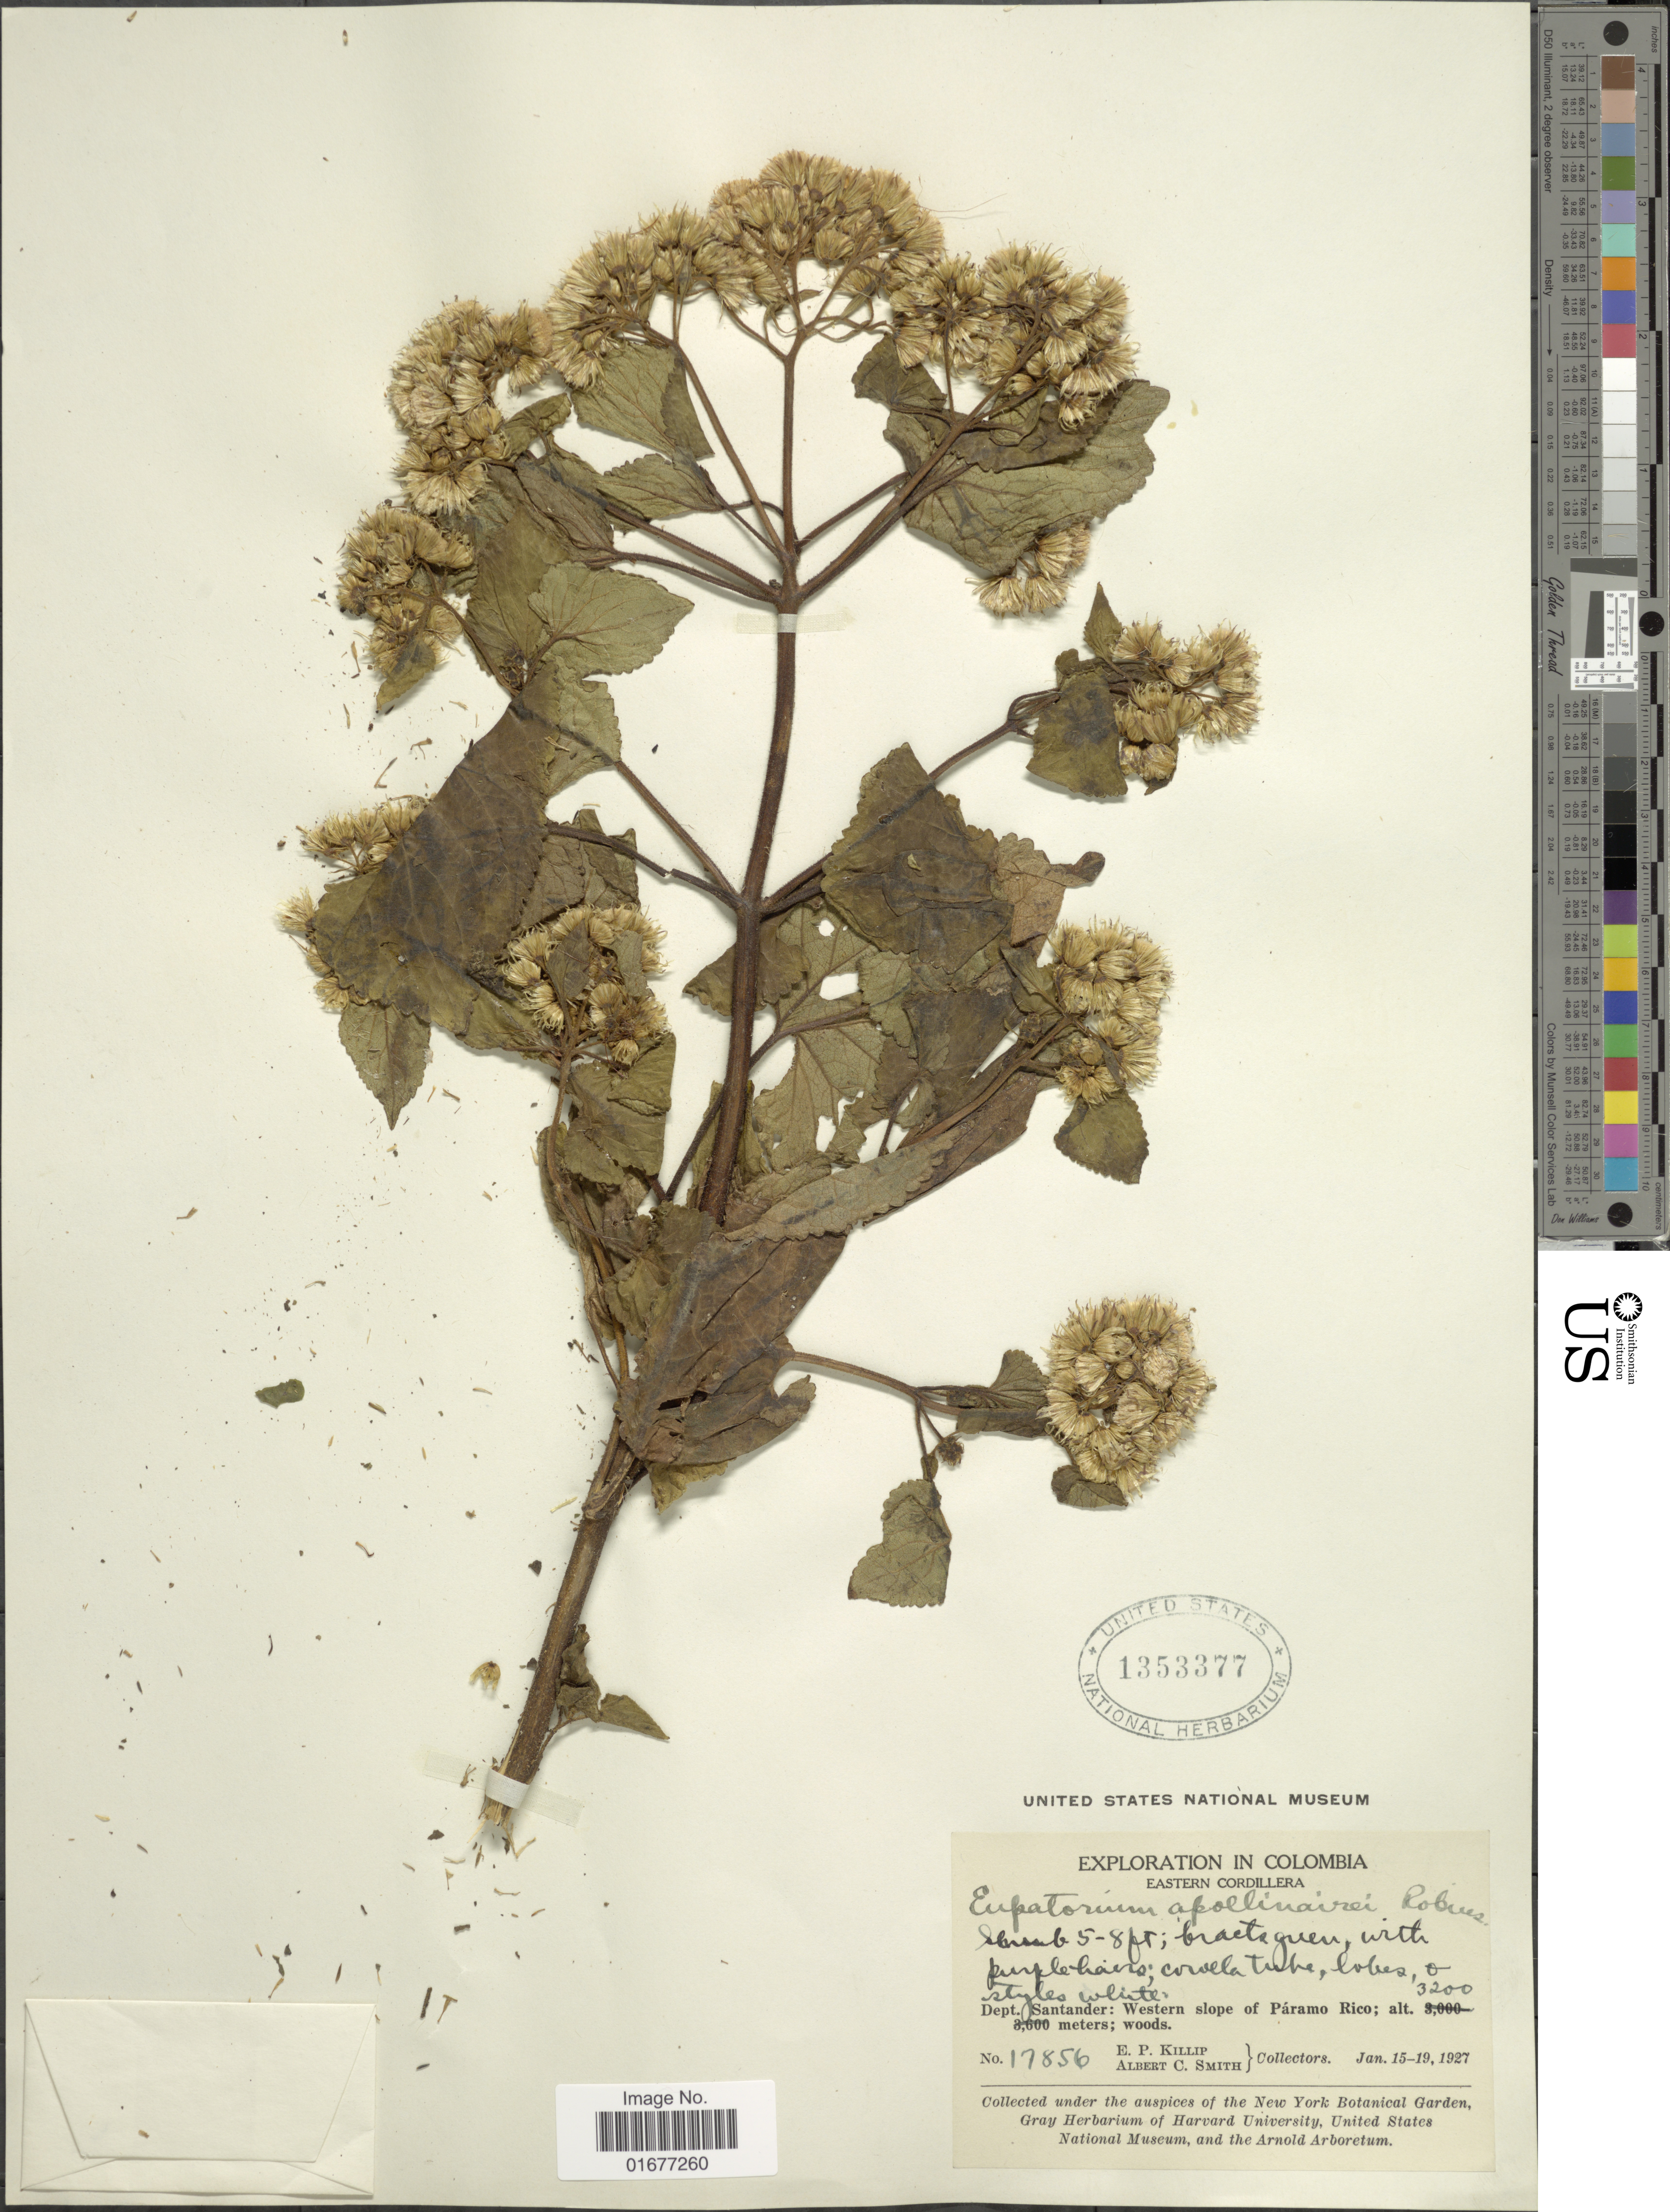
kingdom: Plantae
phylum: Tracheophyta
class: Magnoliopsida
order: Asterales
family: Asteraceae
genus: Ageratina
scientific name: Ageratina apollinairei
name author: (B.L. Rob.) R.M. King & H. Rob.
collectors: E. P. Killip & A. C. Smith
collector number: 17856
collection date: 1927-01-15/1927-01-19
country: Colombia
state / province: Santander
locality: Western slope of Paramo Rico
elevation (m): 3200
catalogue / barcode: US 1353377